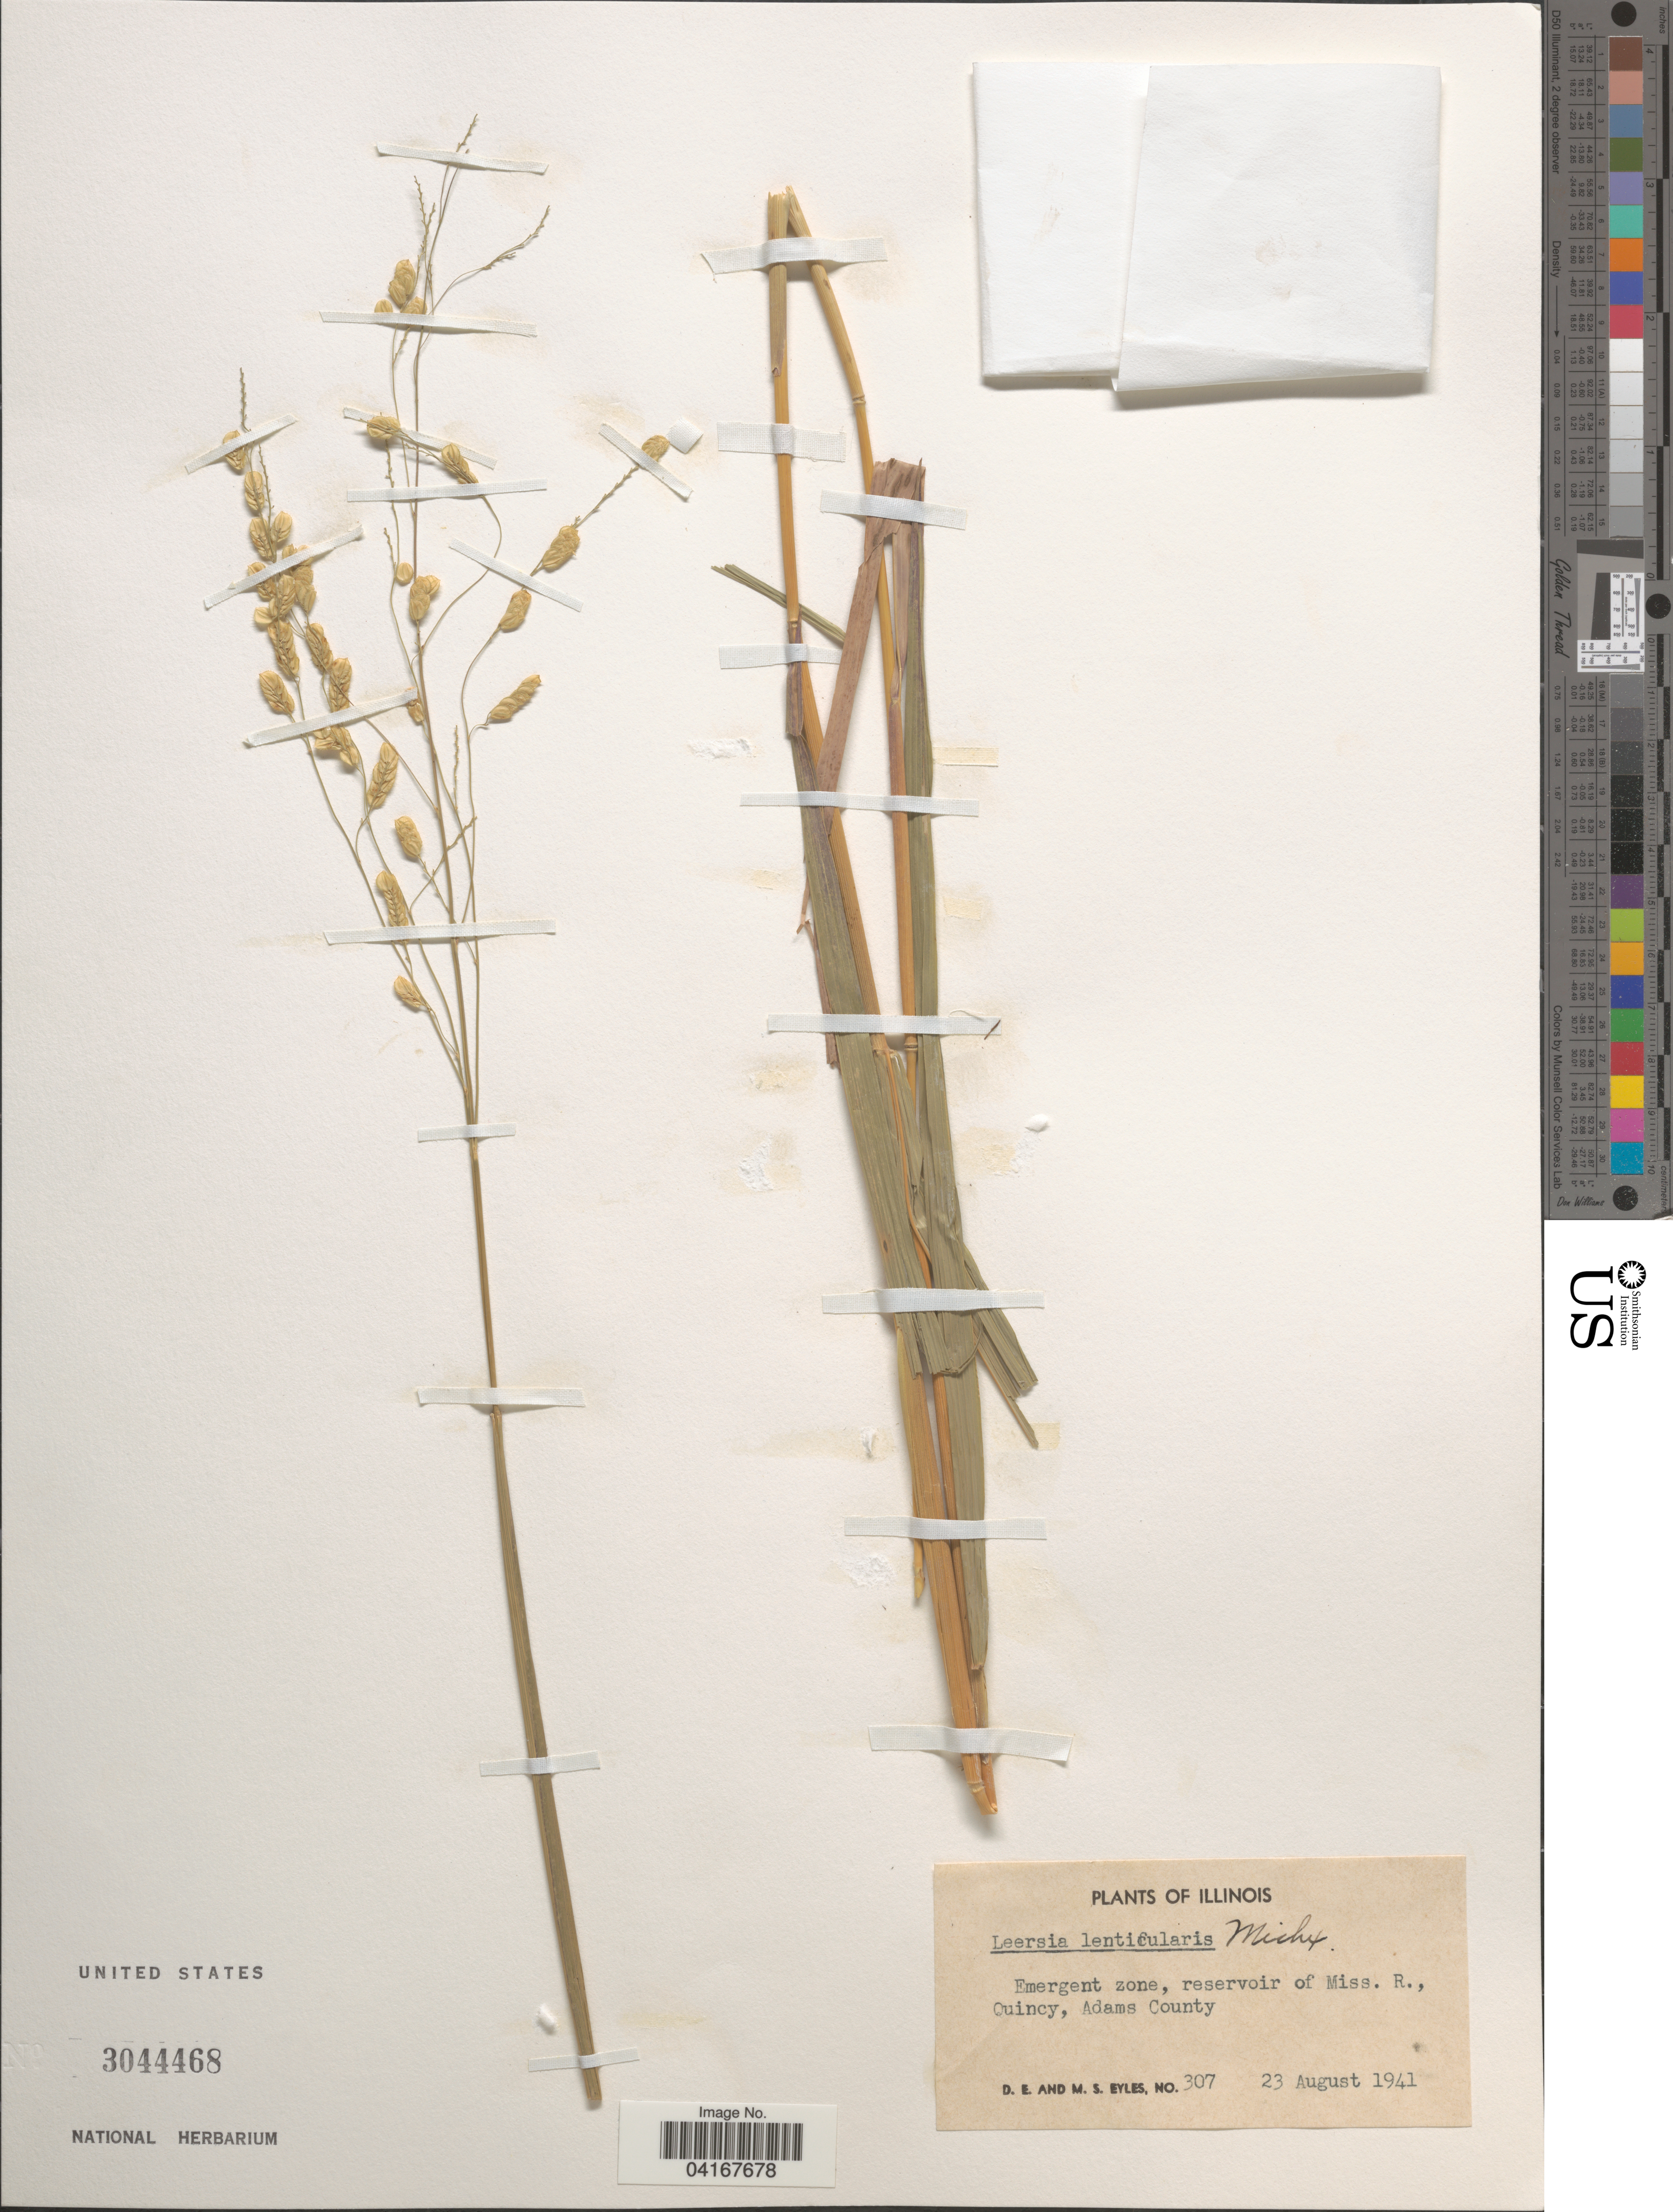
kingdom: Plantae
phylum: Tracheophyta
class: Liliopsida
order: Poales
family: Poaceae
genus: Leersia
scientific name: Leersia lenticularis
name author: Michx.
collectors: D. Eyles & M. Eyles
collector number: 307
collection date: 1941-08-23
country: United States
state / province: Illinois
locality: Emergent zone, reservoir of Miss. R., Quincy, Adams County.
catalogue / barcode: US 3044468